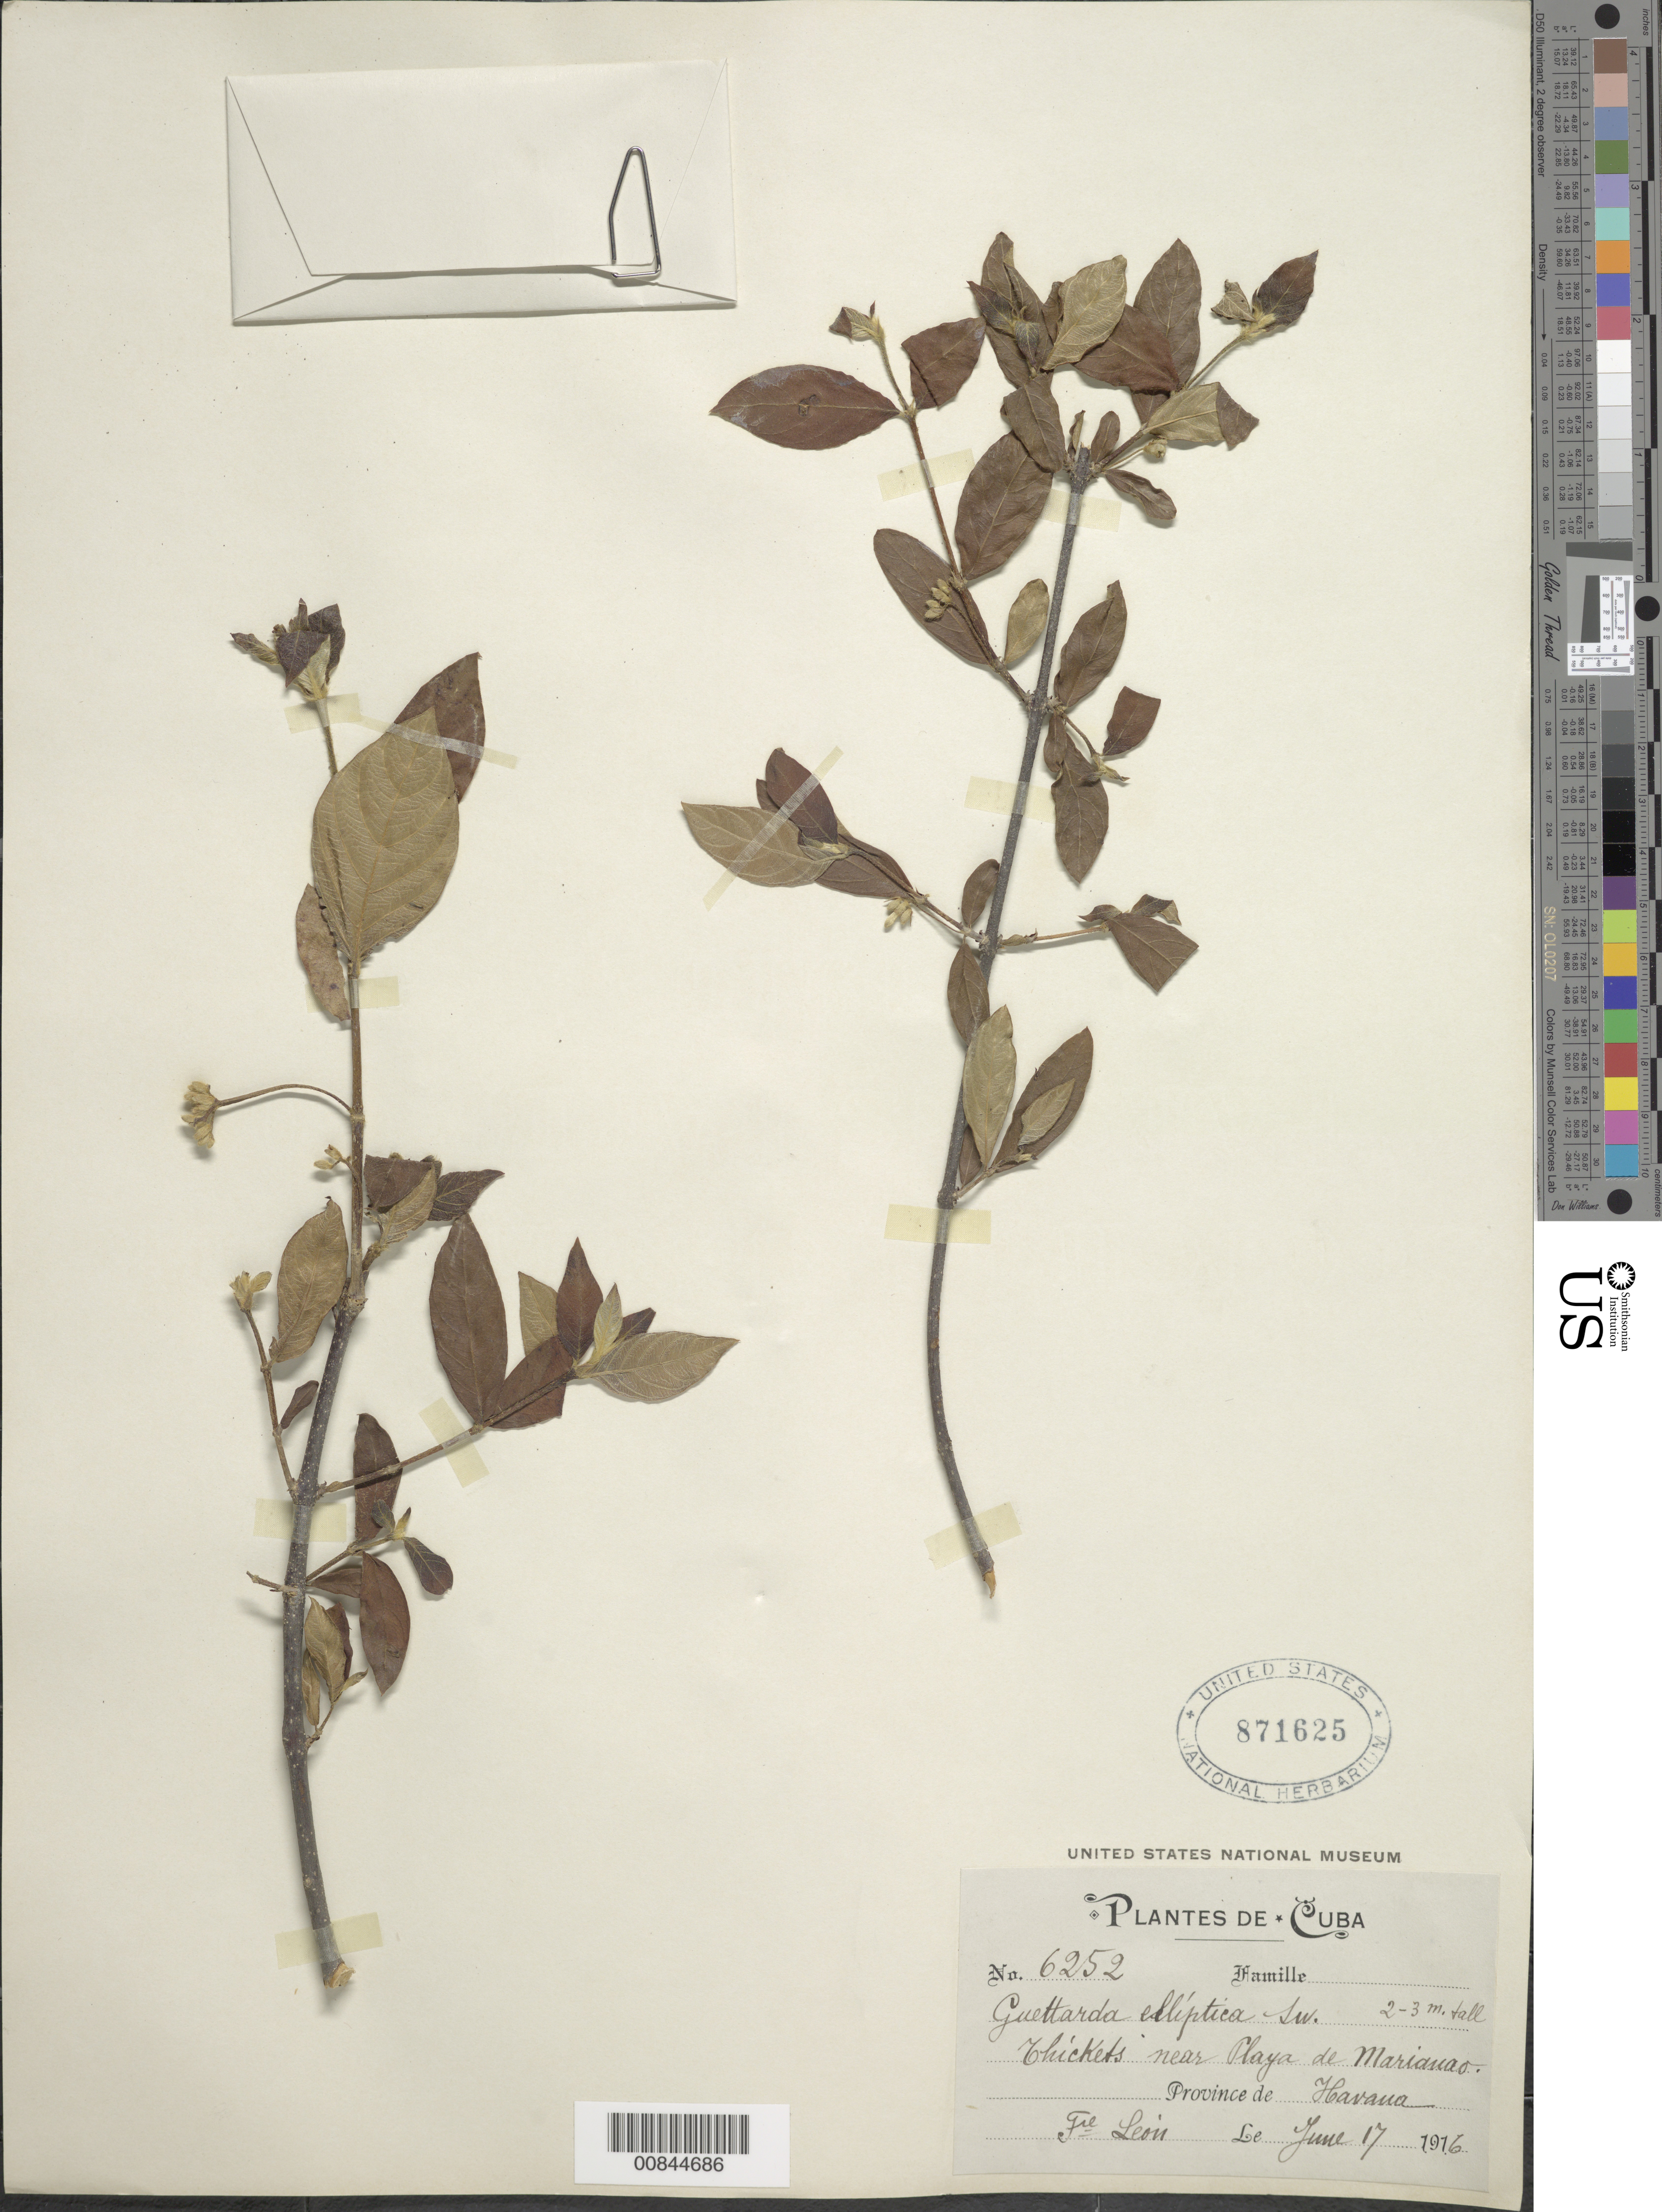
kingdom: Plantae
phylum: Tracheophyta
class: Magnoliopsida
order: Gentianales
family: Rubiaceae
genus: Guettarda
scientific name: Guettarda elliptica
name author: Sw.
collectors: Bro. León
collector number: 6252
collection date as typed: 17 Jun 1916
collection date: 1916-06-17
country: Cuba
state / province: La Habana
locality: Play de Marianao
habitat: Thickets near playa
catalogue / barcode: US 871625